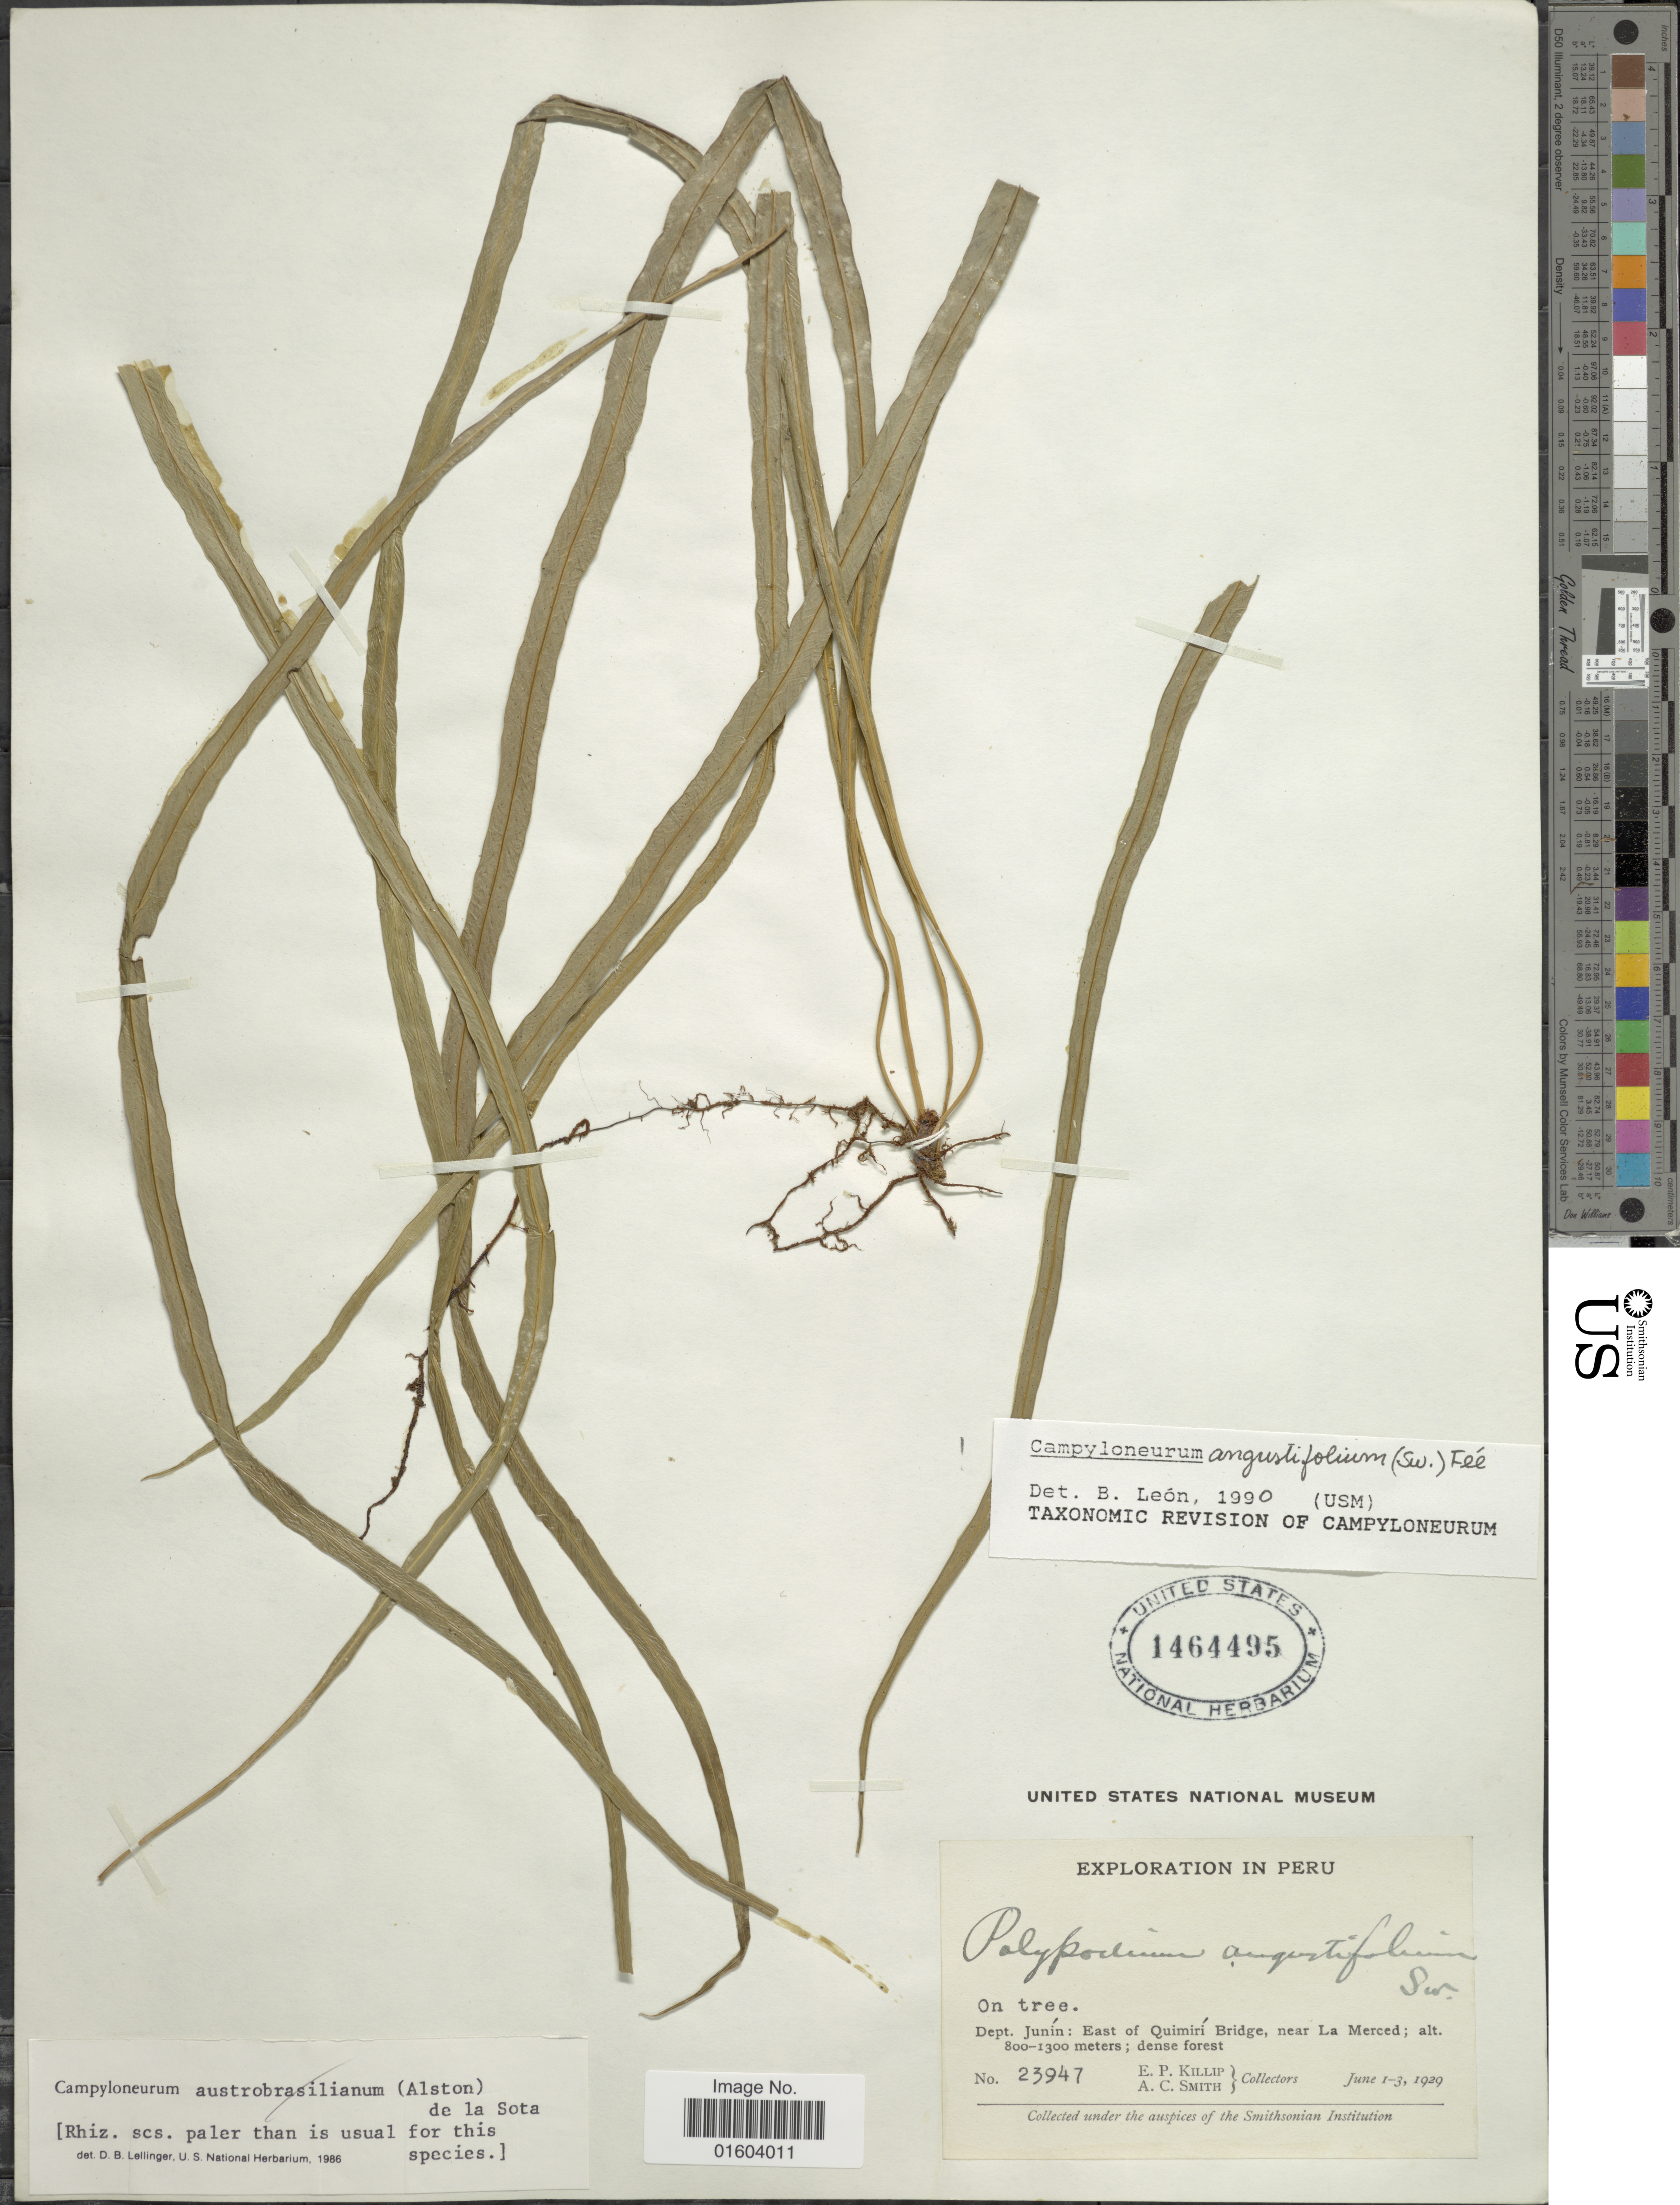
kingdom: Plantae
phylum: Tracheophyta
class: Polypodiopsida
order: Polypodiales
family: Polypodiaceae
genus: Campyloneurum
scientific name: Campyloneurum angustifolium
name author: (Sw.) Fée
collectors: E. P. Killip & A. C. Smith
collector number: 23947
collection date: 1929-06-01/1929-06-03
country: Peru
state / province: Junín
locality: Peru, Dept. Junin: East of Quimiri Bridge near, La Merced.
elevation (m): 800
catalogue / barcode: US 1464495